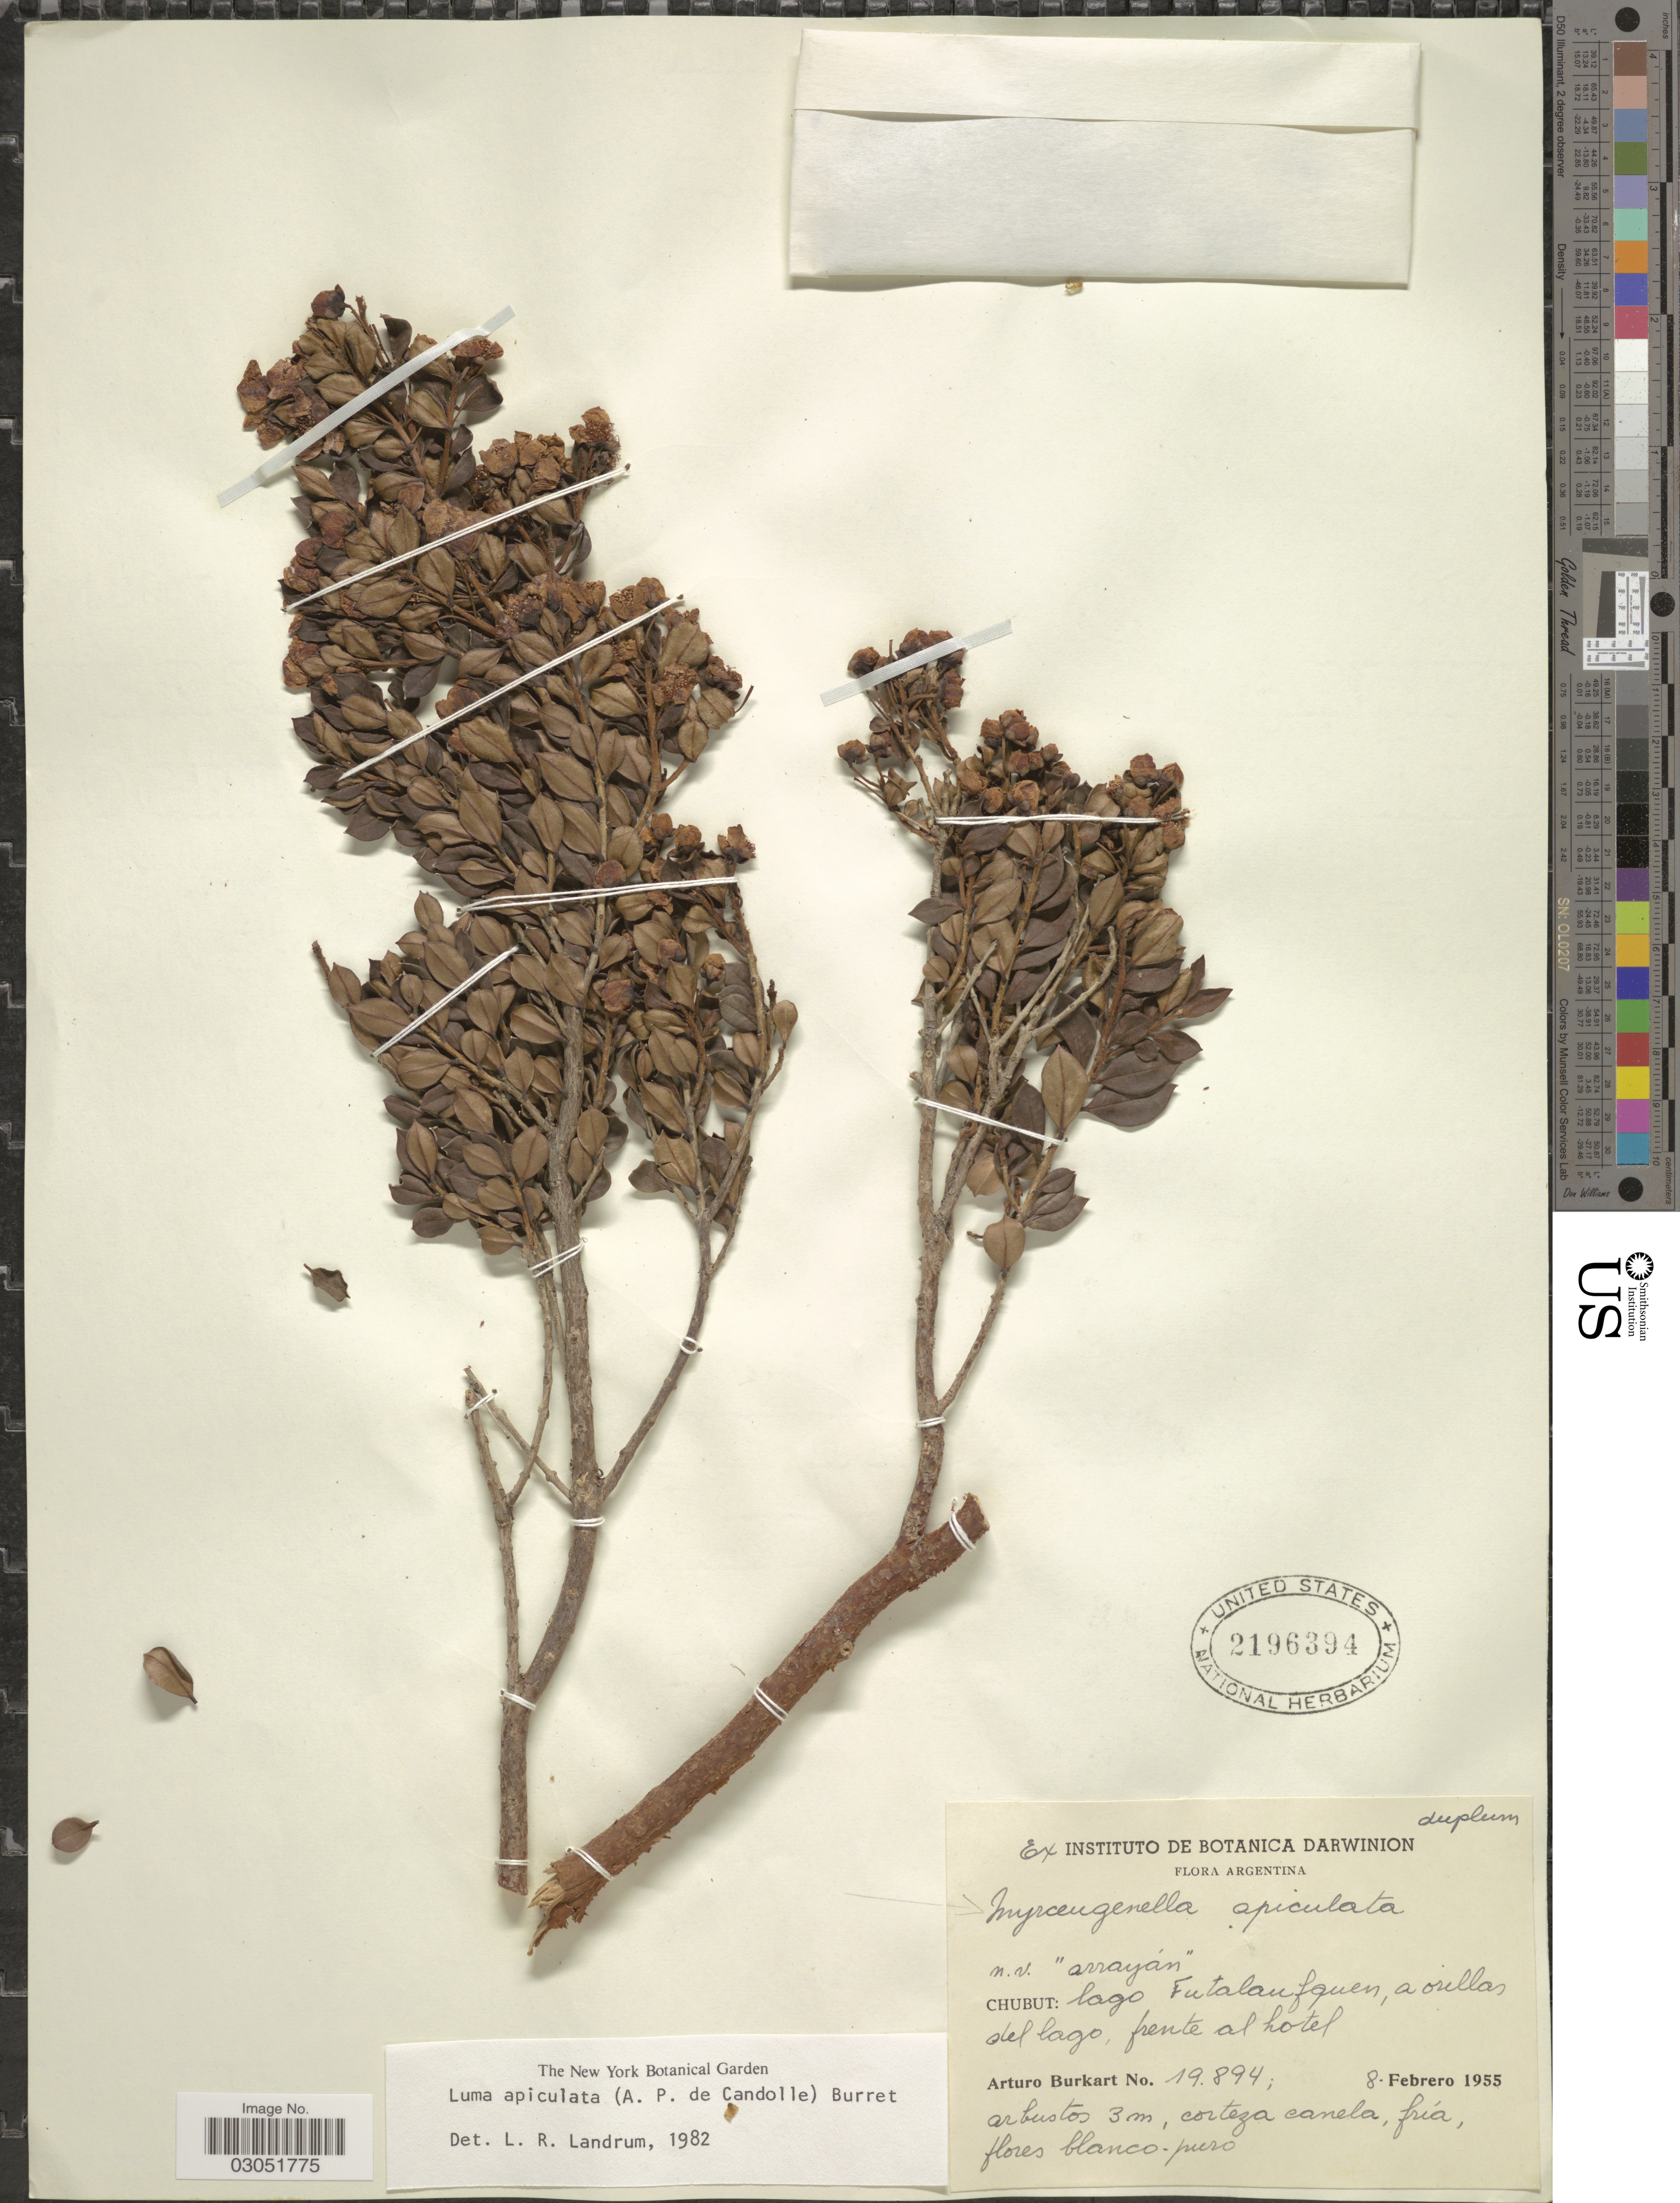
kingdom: Plantae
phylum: Tracheophyta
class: Magnoliopsida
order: Myrtales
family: Myrtaceae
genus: Luma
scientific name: Luma apiculata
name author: (DC.) Burret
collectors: A. E. Burkart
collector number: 19894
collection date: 1955-02-08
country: Argentina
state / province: Chubut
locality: Lago Futalaufquen a orillas del lago, frente al hotel.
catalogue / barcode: US 2196394